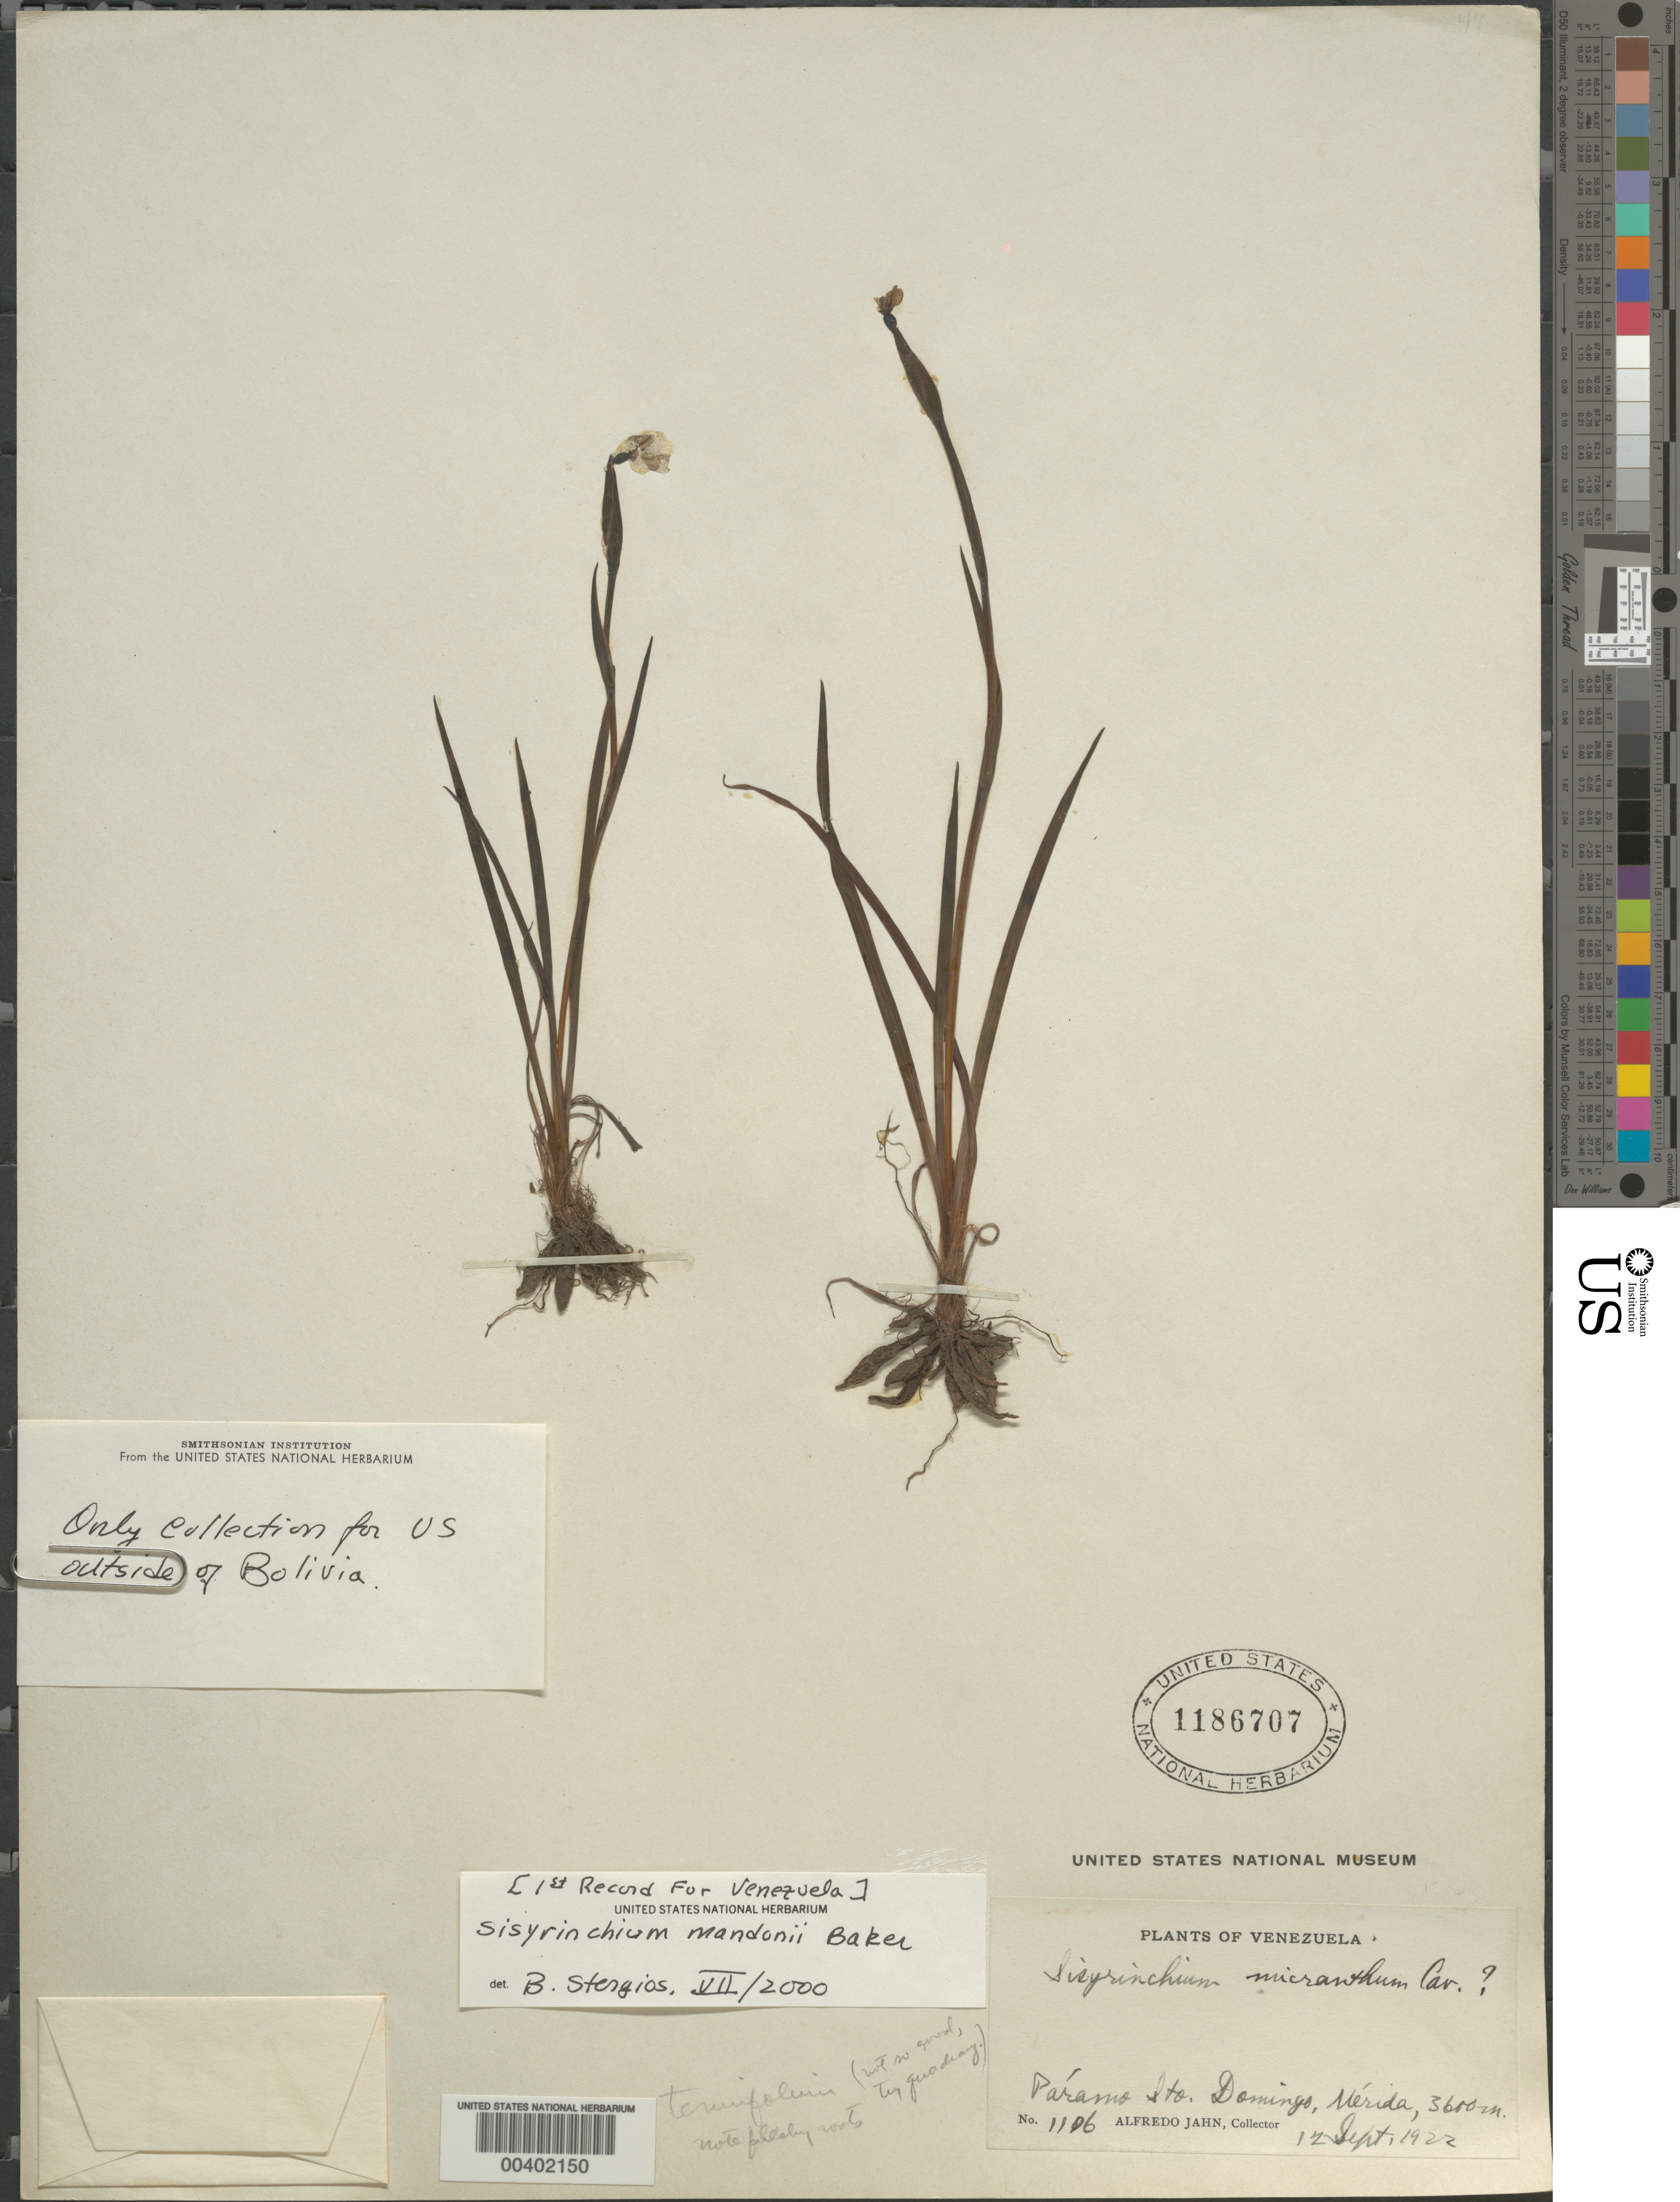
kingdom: Plantae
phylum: Tracheophyta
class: Liliopsida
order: Asparagales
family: Iridaceae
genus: Sisyrinchium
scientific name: Sisyrinchium mandonii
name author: Baker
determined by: Stergios, B. G.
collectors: A. Jahn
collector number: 1106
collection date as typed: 12 Sep 1922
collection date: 1922-09-12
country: Venezuela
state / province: Mérida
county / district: Rangel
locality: Páramo Sto. Domingo Santo Domingo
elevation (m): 3600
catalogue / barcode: US 1186707